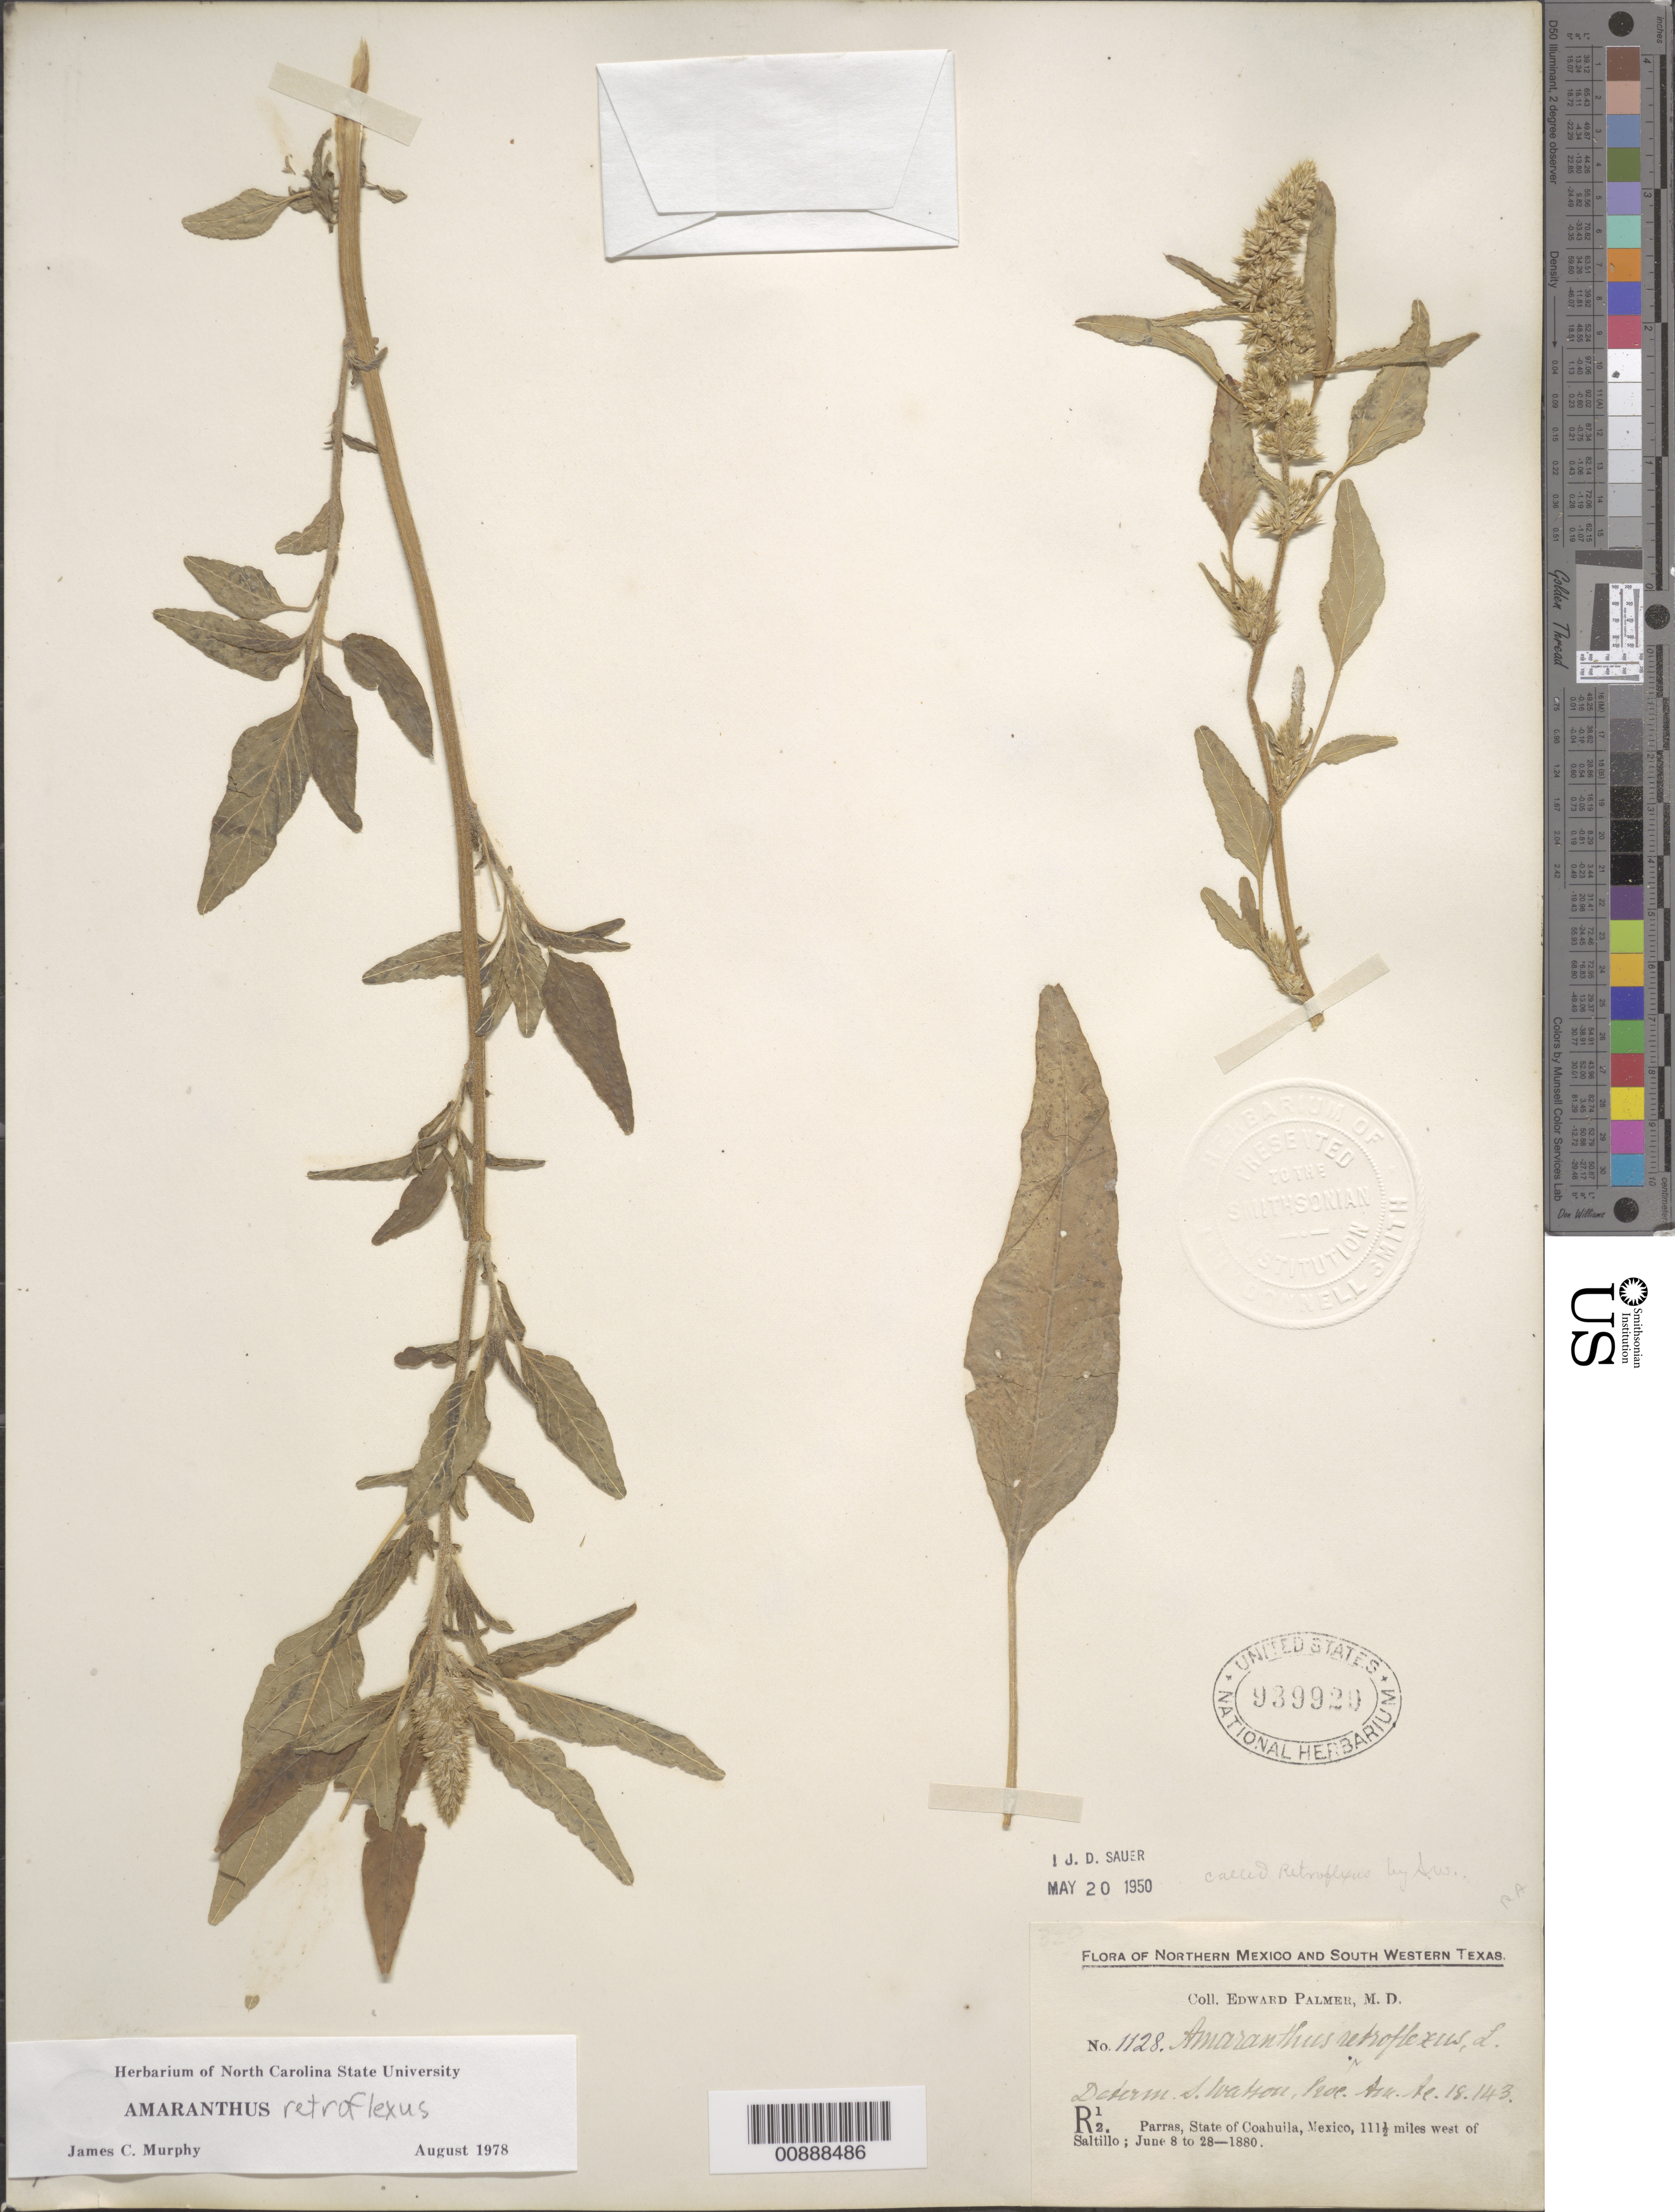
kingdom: Plantae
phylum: Tracheophyta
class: Magnoliopsida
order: Caryophyllales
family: Amaranthaceae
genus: Amaranthus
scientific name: Amaranthus retroflexus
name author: L.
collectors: E. Palmer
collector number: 1128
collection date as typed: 08 Jun 1880 to 28 Jun 1880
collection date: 1880-06-08/1880-06-28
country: Mexico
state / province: Coahuila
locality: R12. Parras, Coahuila, 111½ miles west of Saltillo.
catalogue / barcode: US 939920